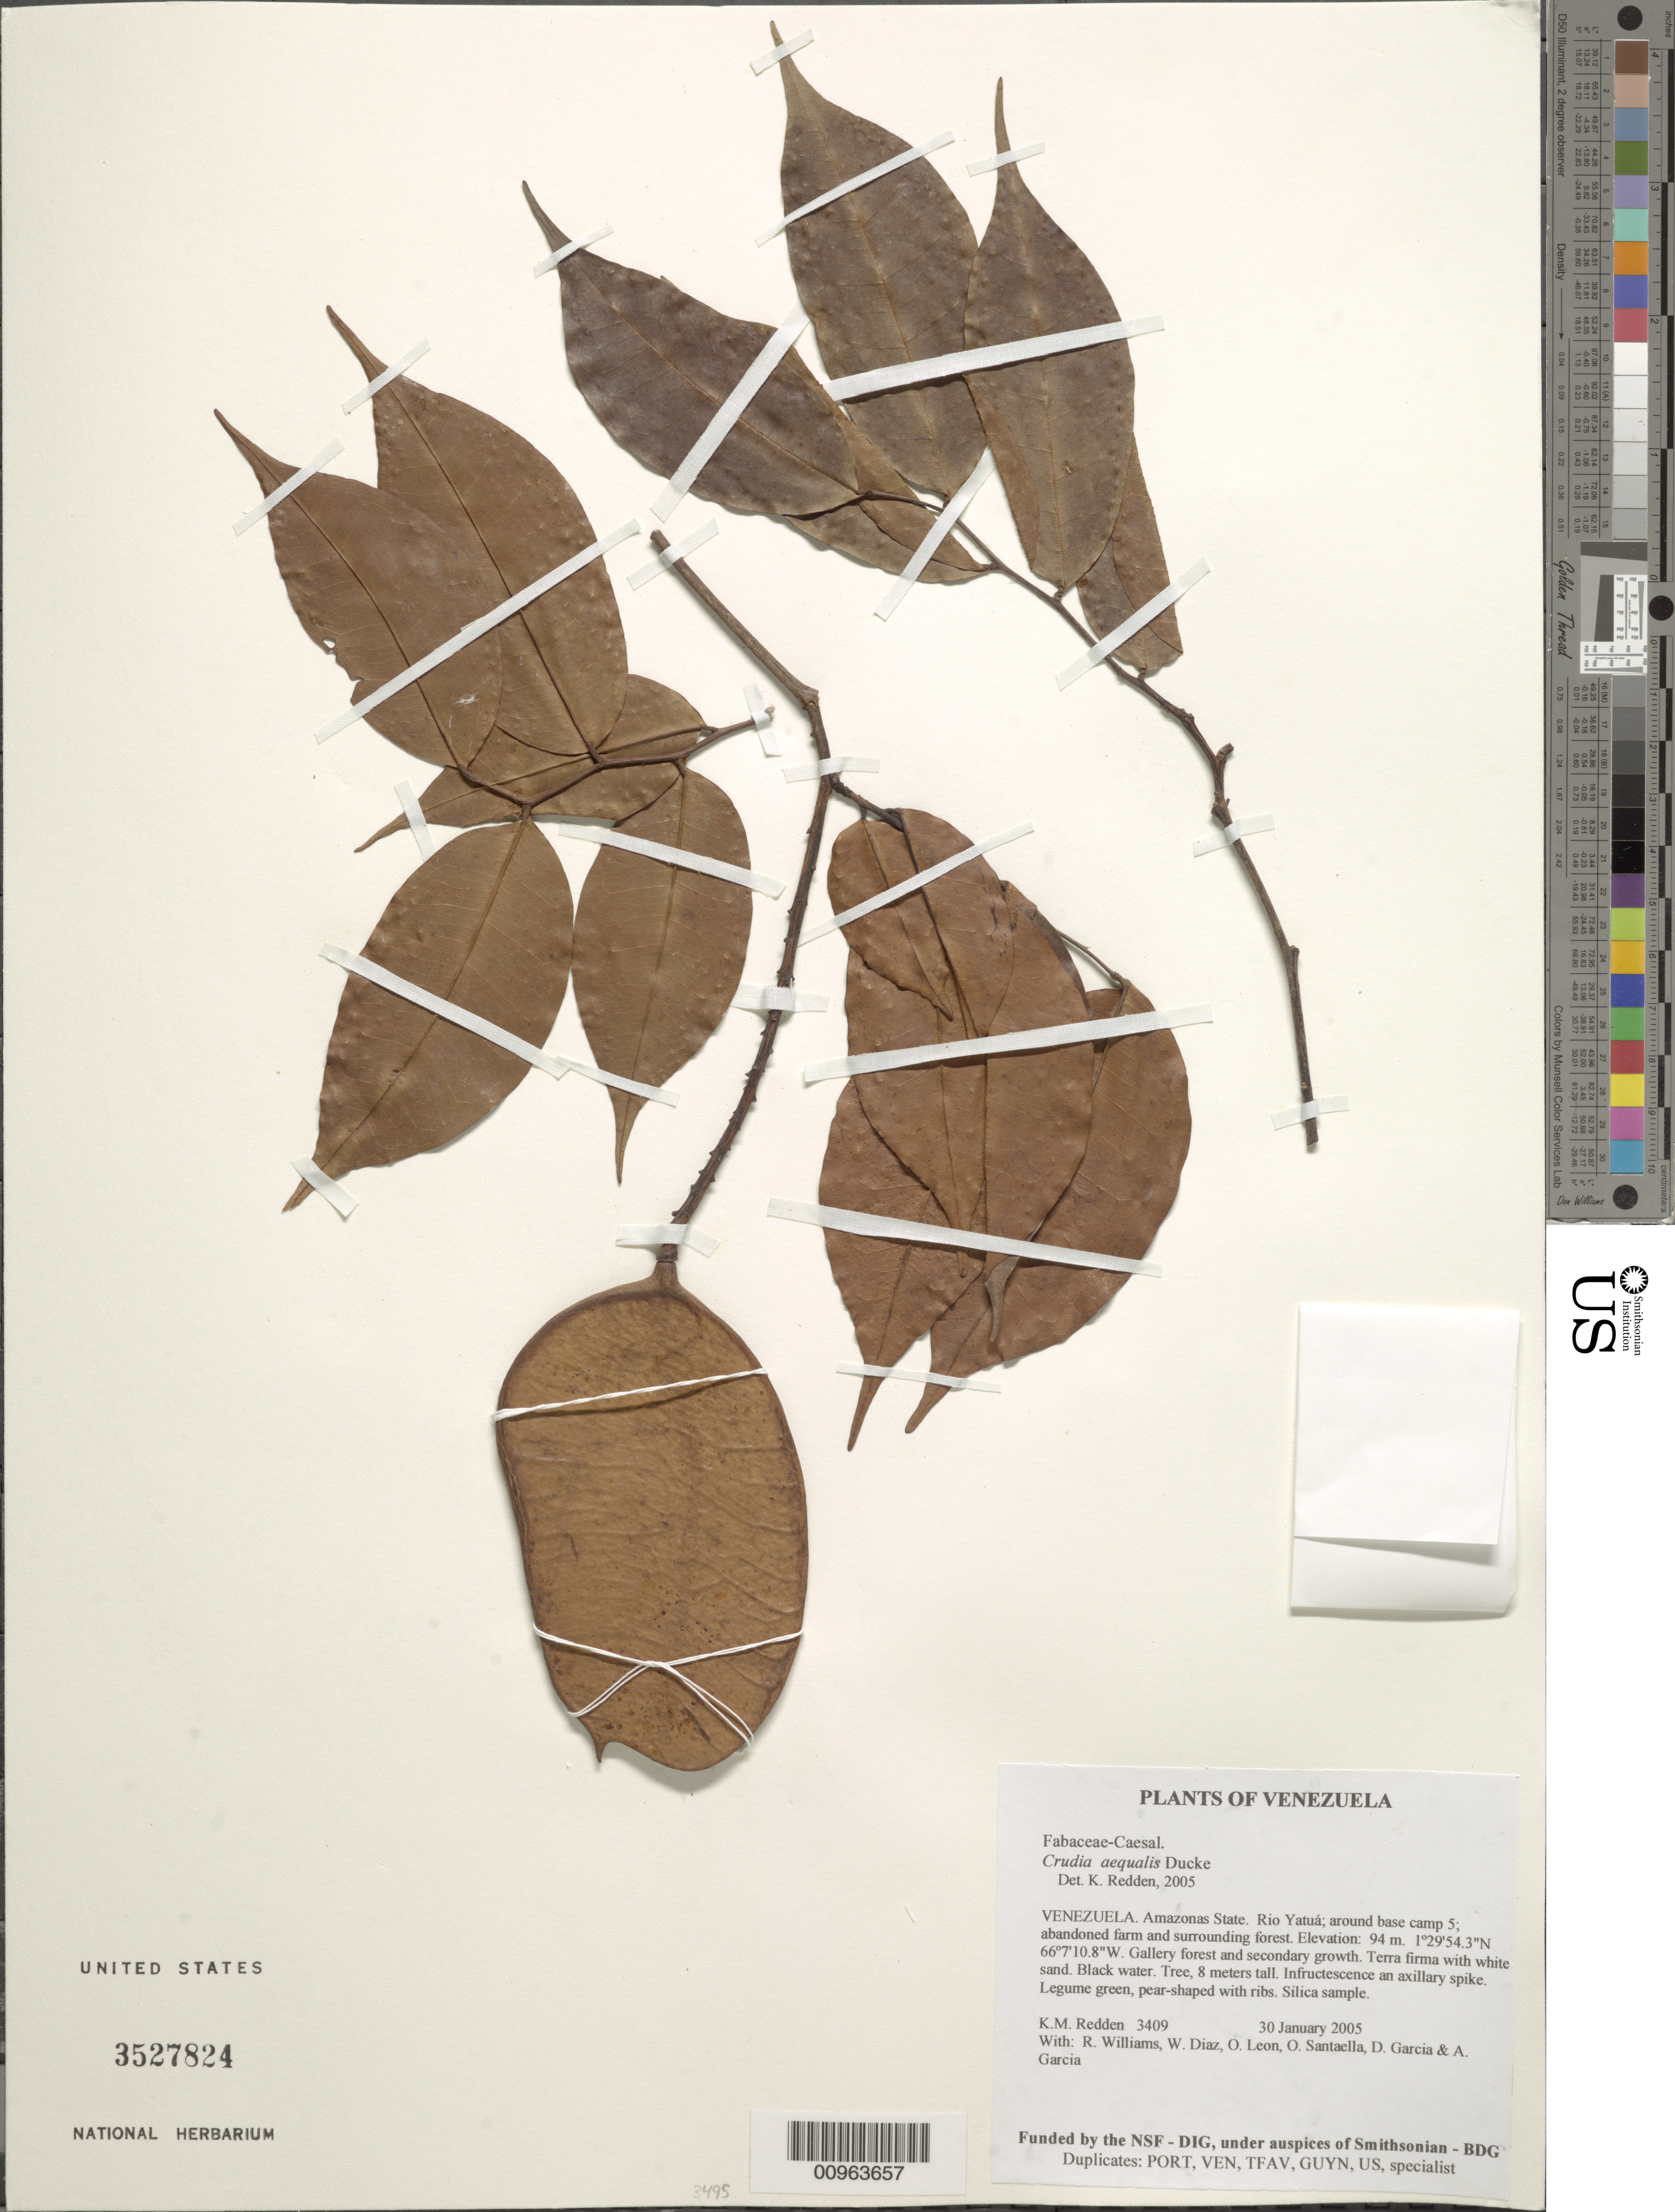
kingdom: Plantae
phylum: Tracheophyta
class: Magnoliopsida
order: Fabales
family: Fabaceae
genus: Crudia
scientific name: Crudia aequalis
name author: Ducke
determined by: Redden, K. M.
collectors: K. M. Redden, R. Williams, W. Díaz P., O. León, O. Santaella, D. Garcia & A. Garcia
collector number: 3409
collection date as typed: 30 January 2005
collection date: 2005-01-30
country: Venezuela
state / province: Amazonas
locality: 09 - Rio Yatuá; around base camp 5; abandoned farm and surrounding forest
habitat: Gallery forest and secondary growth. Terra firma with white sand. Black water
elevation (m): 94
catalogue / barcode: US 3527824